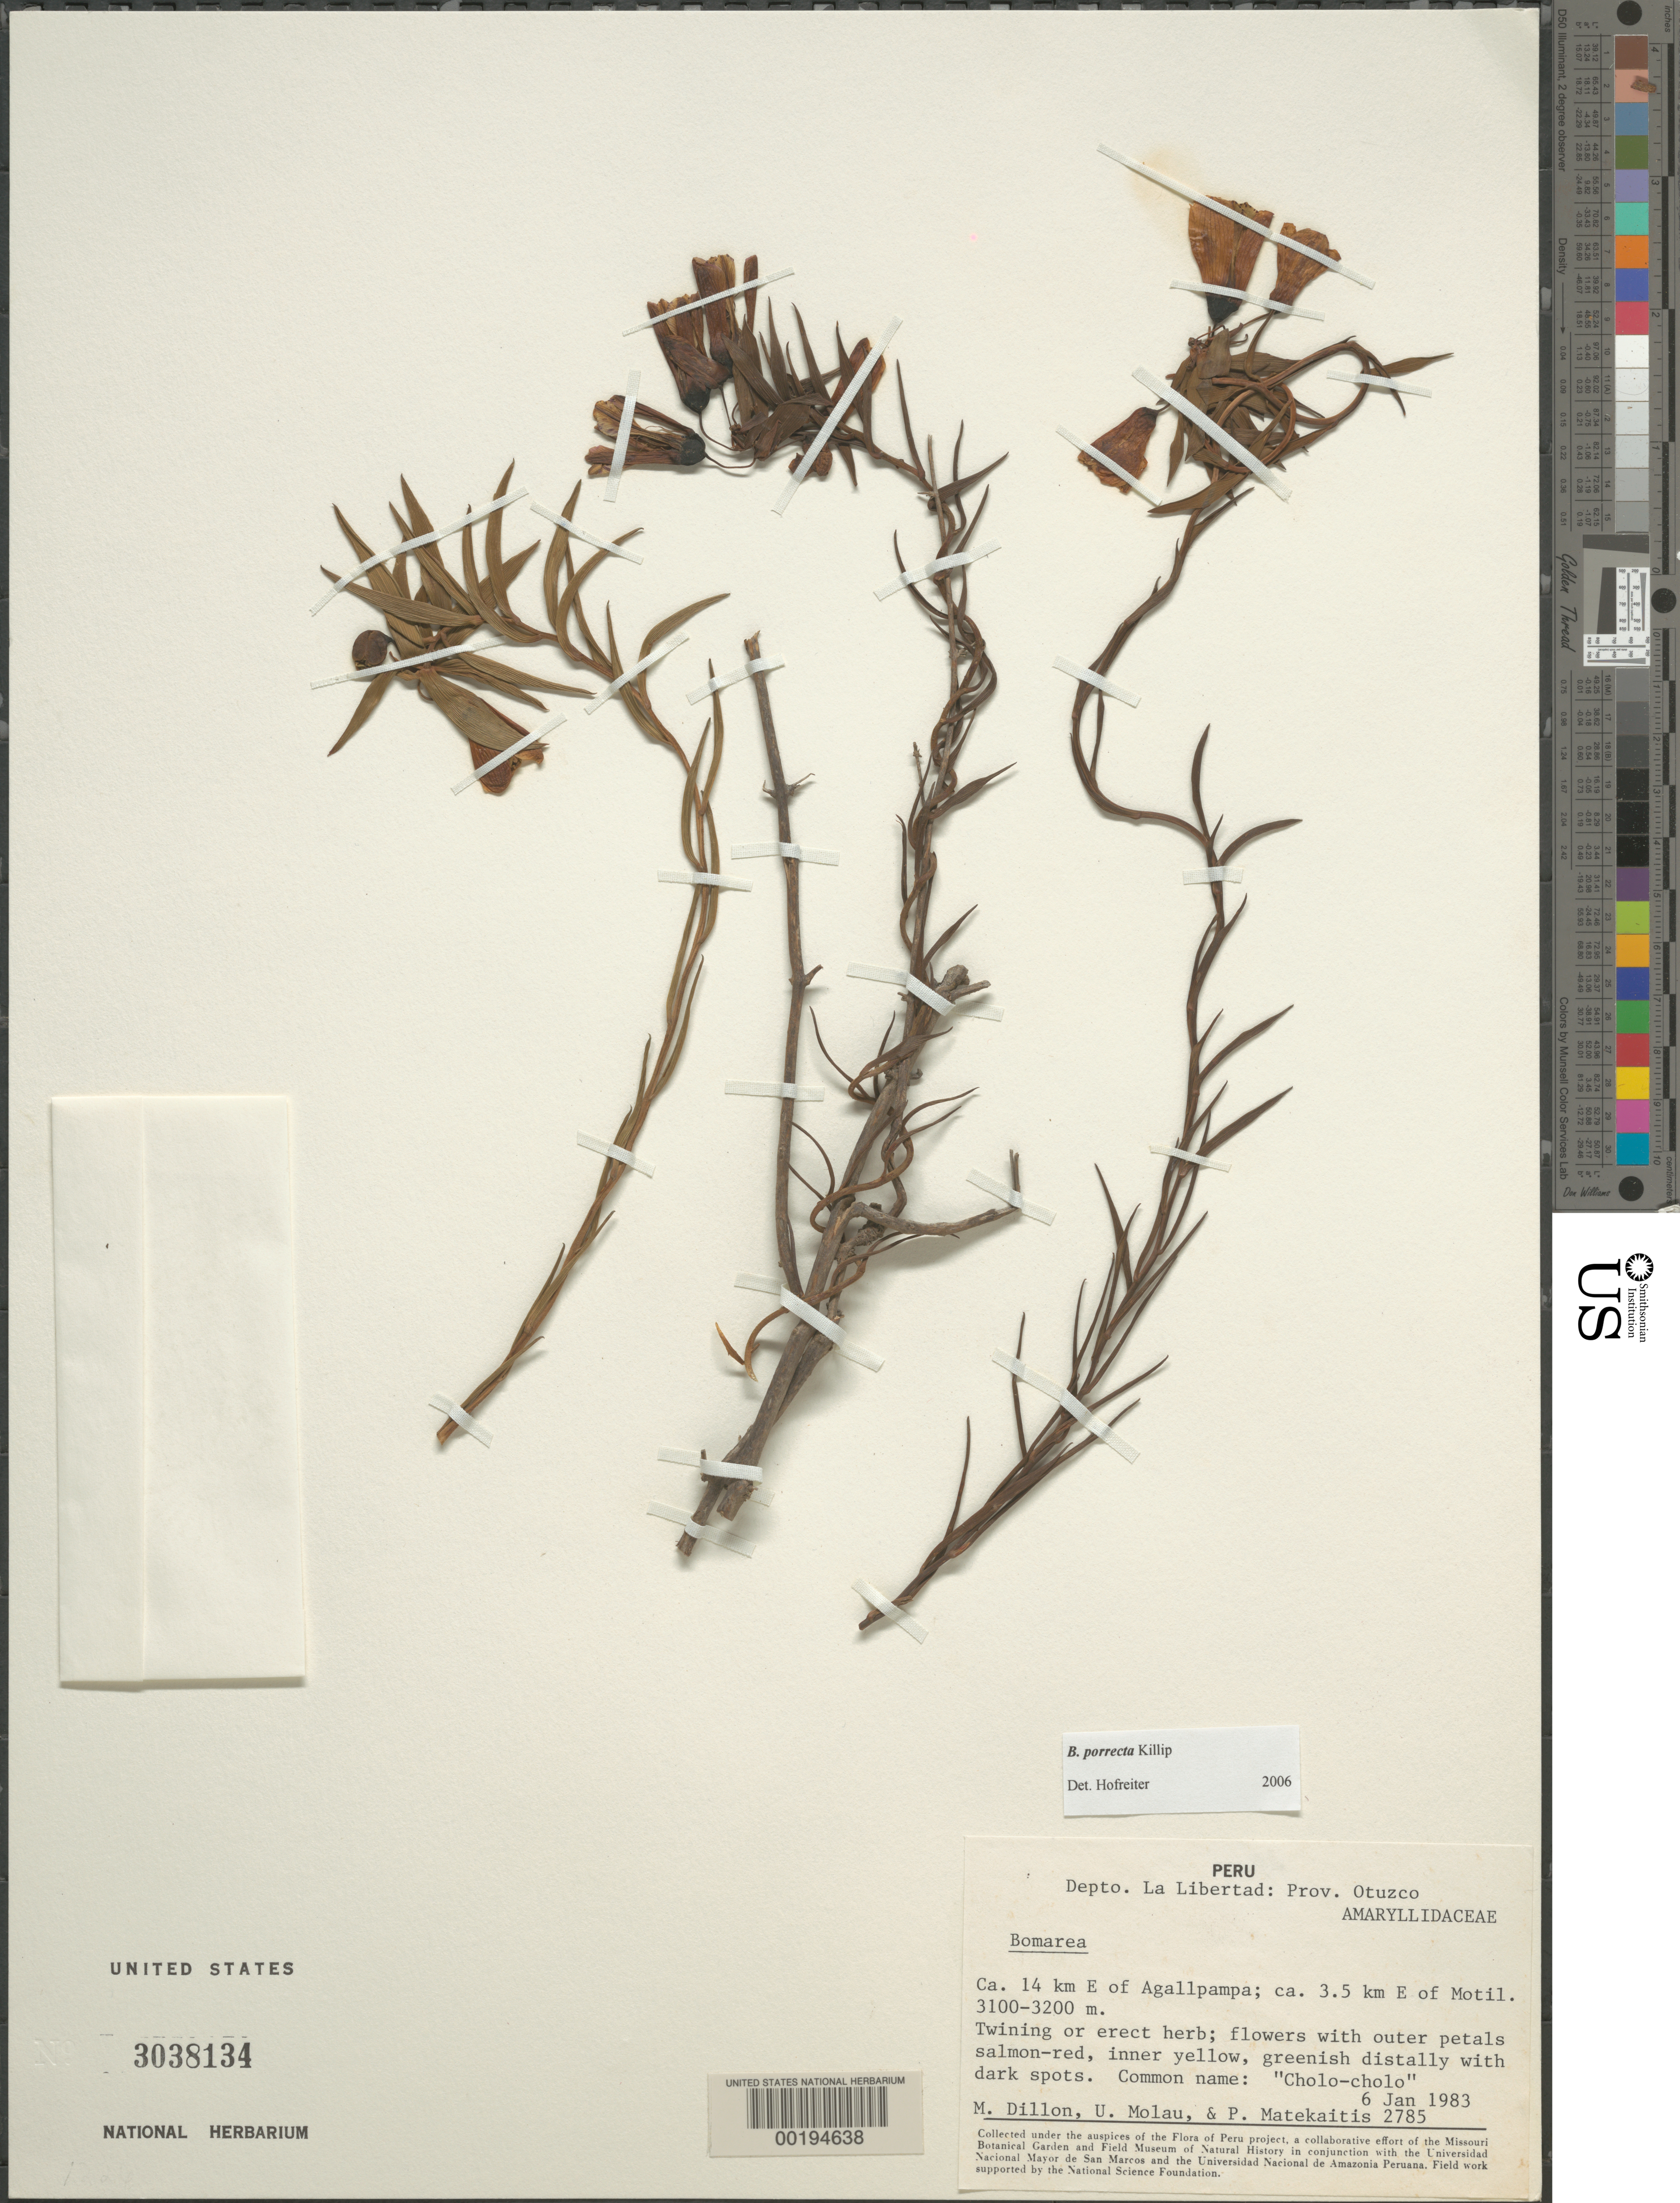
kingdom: Plantae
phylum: Tracheophyta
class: Liliopsida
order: Liliales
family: Alstroemeriaceae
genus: Bomarea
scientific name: Bomarea porrecta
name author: Killip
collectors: M. O. Dillon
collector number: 2785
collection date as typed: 06 Jan 1983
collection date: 1983-01-06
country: Peru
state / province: La Libertad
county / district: Otuzco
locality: Ca 14 km e of agallpampa; ca 3.5 km e of motil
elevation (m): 3100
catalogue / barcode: US 3038134